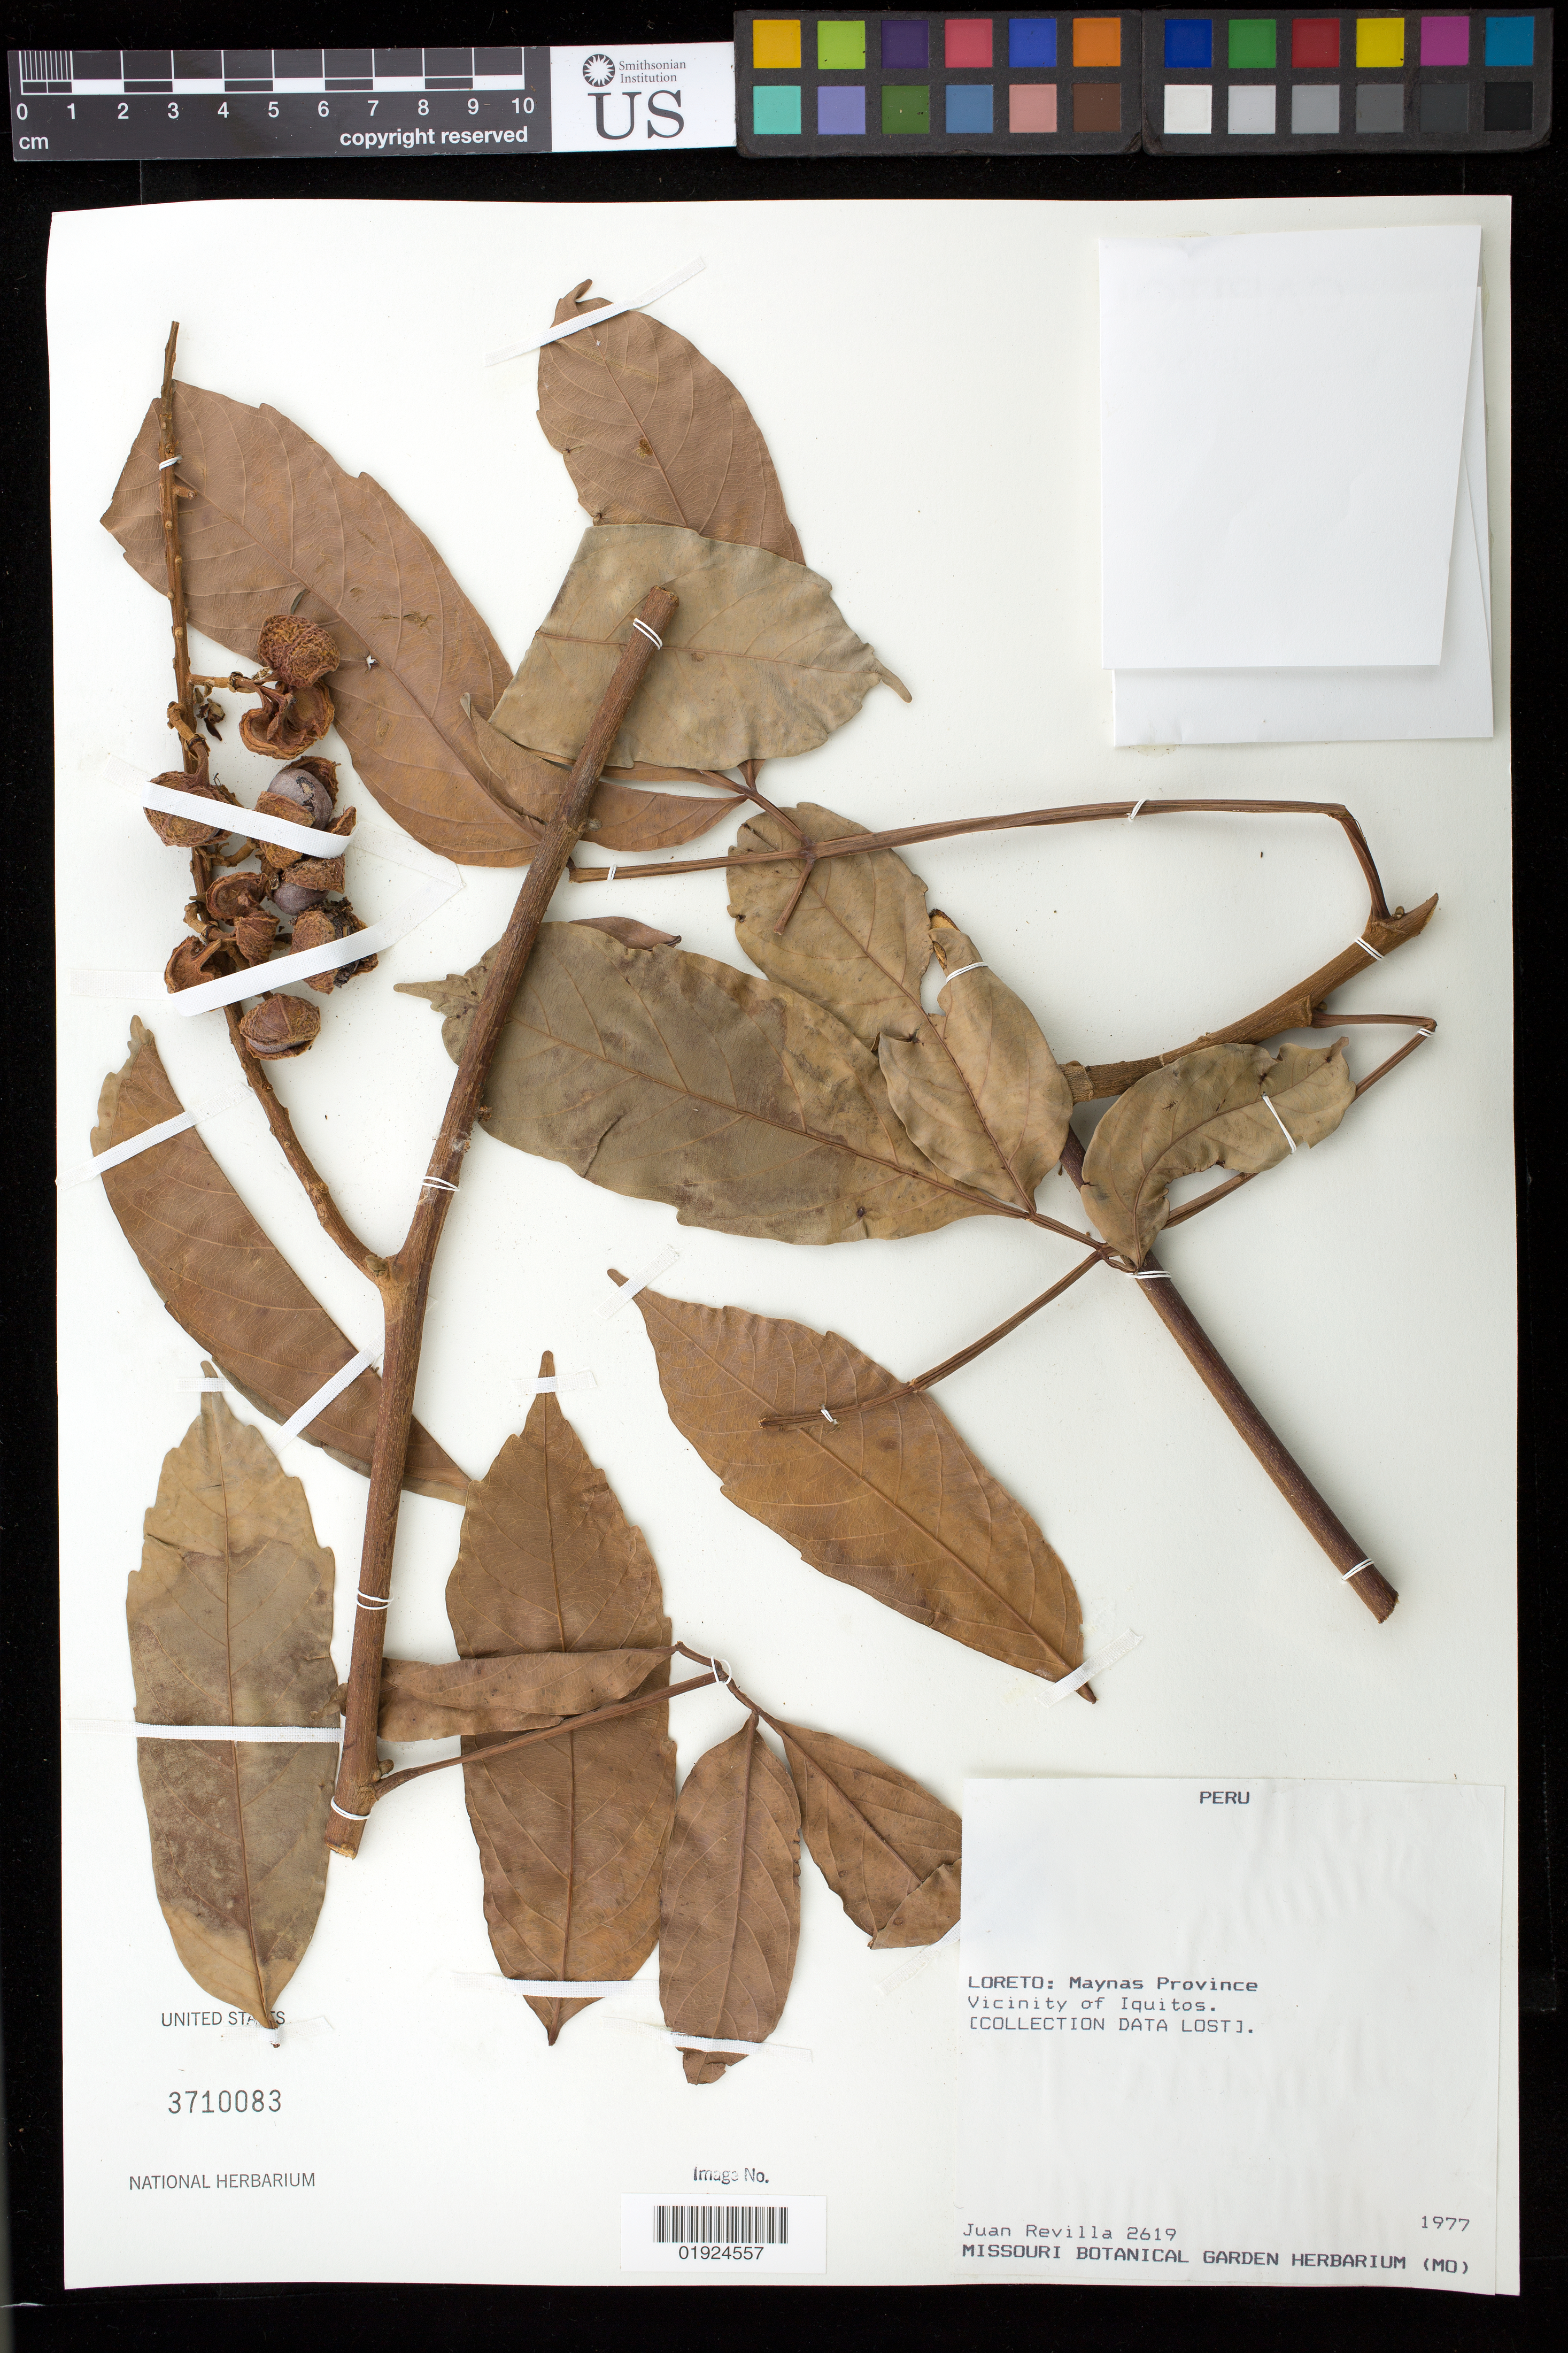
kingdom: Plantae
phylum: Tracheophyta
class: Magnoliopsida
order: Sapindales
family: Sapindaceae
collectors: J. Revilla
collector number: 2619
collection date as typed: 1977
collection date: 1977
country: Peru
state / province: Loreto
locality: Maynas Province, viciinity of Iquitos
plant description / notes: COLLECTION DATA LOST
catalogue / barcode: US 3710083